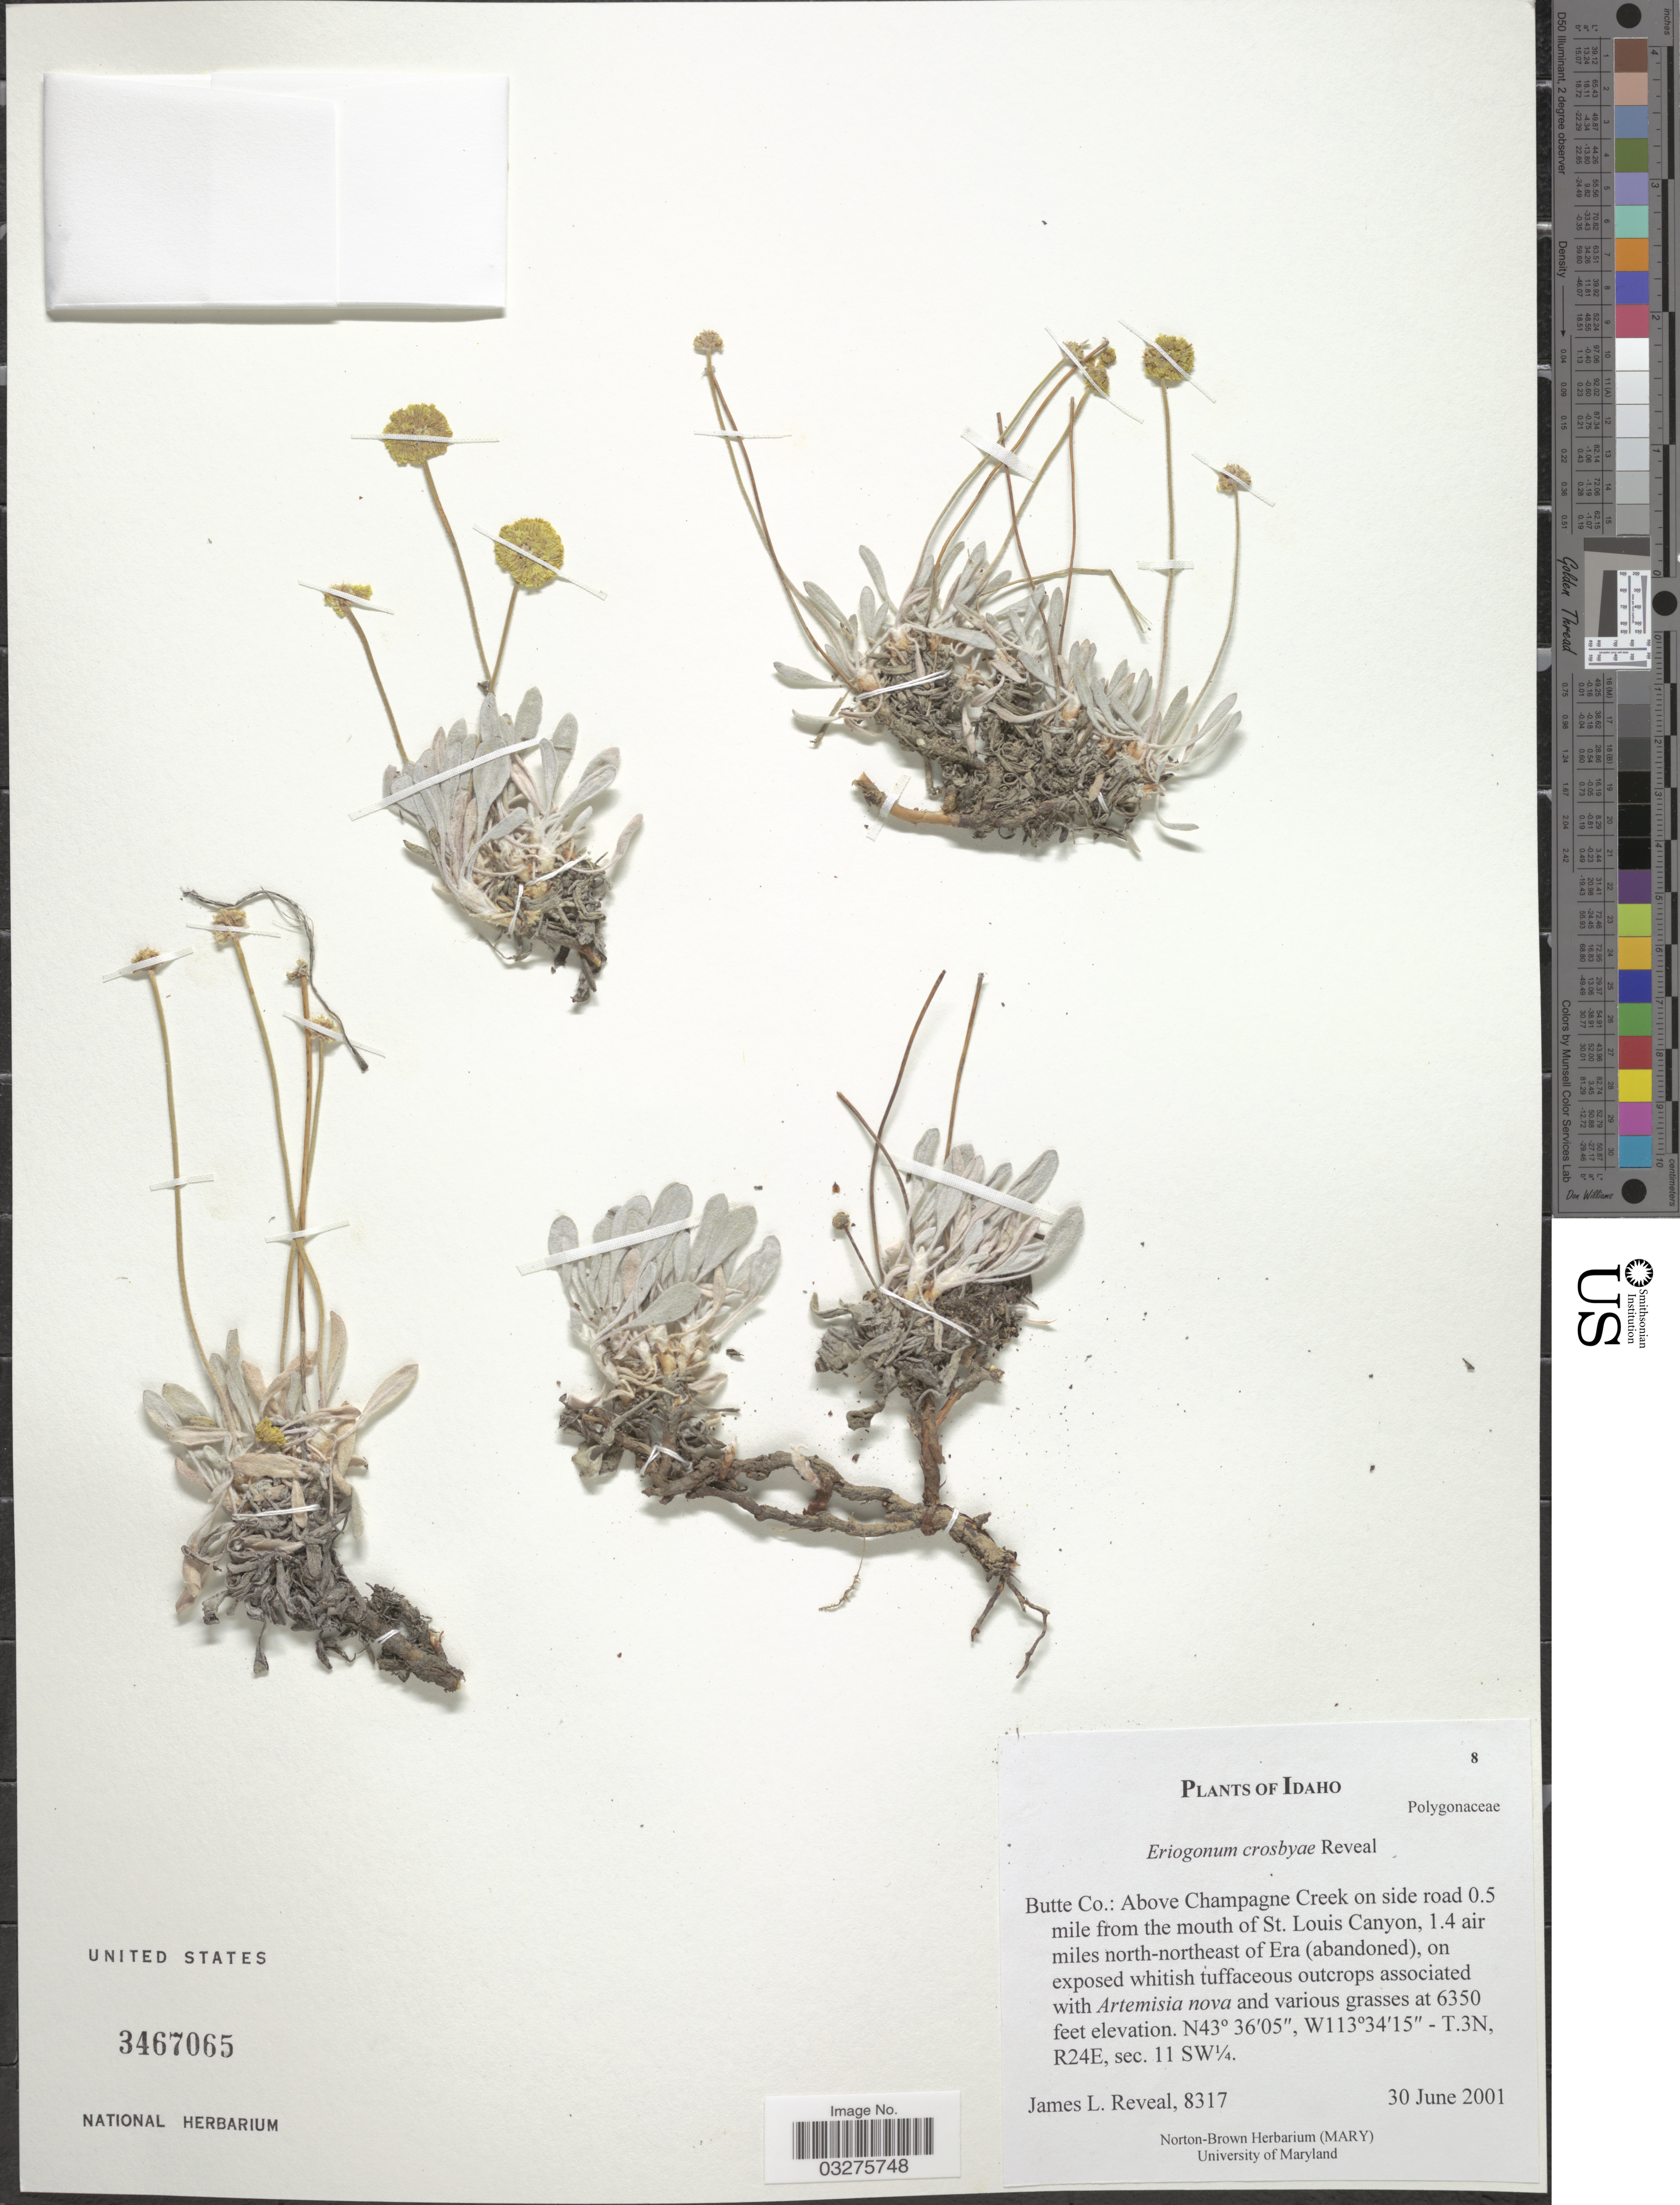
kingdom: Plantae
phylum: Tracheophyta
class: Magnoliopsida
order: Caryophyllales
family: Polygonaceae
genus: Eriogonum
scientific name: Eriogonum crosbyae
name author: Reveal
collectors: J. L. Reveal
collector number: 8317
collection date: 2001-06-30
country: United States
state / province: Idaho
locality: Butte Co.: Above Champagne Creek on side road 0.5 mile from the mouth of St. Louis Canyon, 1.4 air miles north-northeast of Era (abandoned). T.3N, R24E, sec. 11 SW¼.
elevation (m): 1935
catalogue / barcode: US 3467065